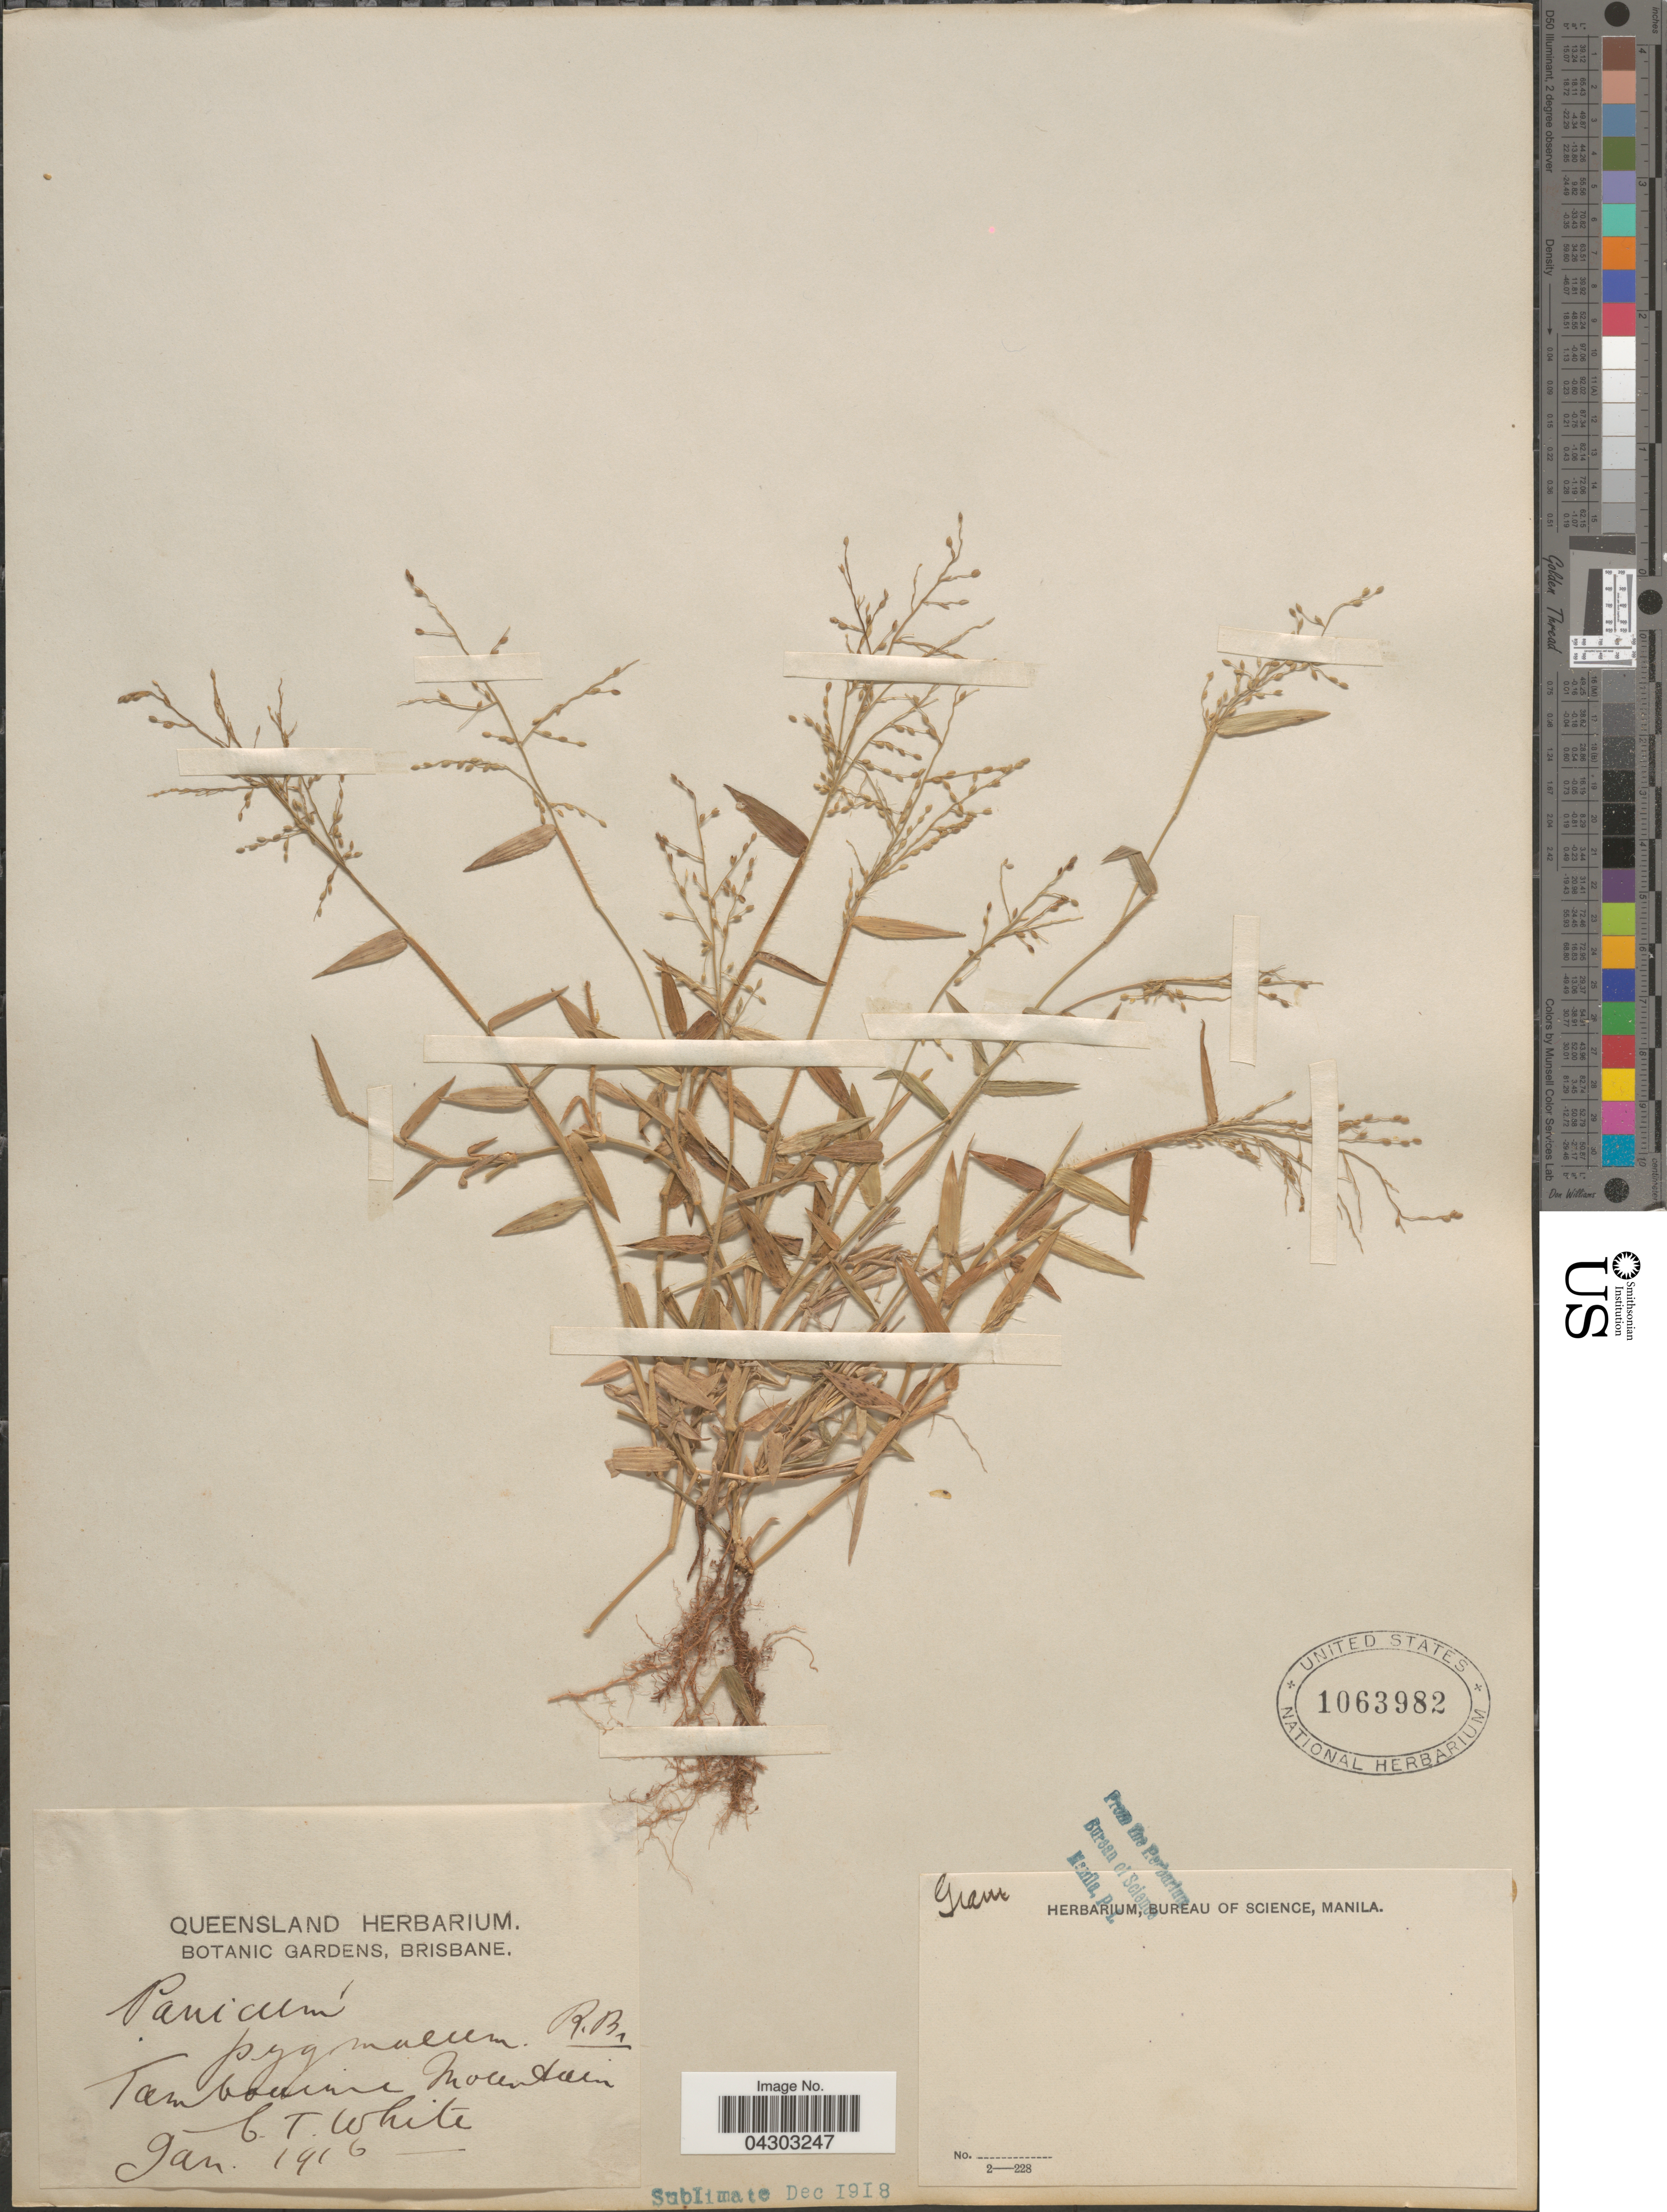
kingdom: Plantae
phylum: Tracheophyta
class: Liliopsida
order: Poales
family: Poaceae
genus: Panicum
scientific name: Panicum pygmaeum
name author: R. Br.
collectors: C. T. White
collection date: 1916-01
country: Australia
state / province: Queensland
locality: Tambourine Mountain.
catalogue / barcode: US 1063982